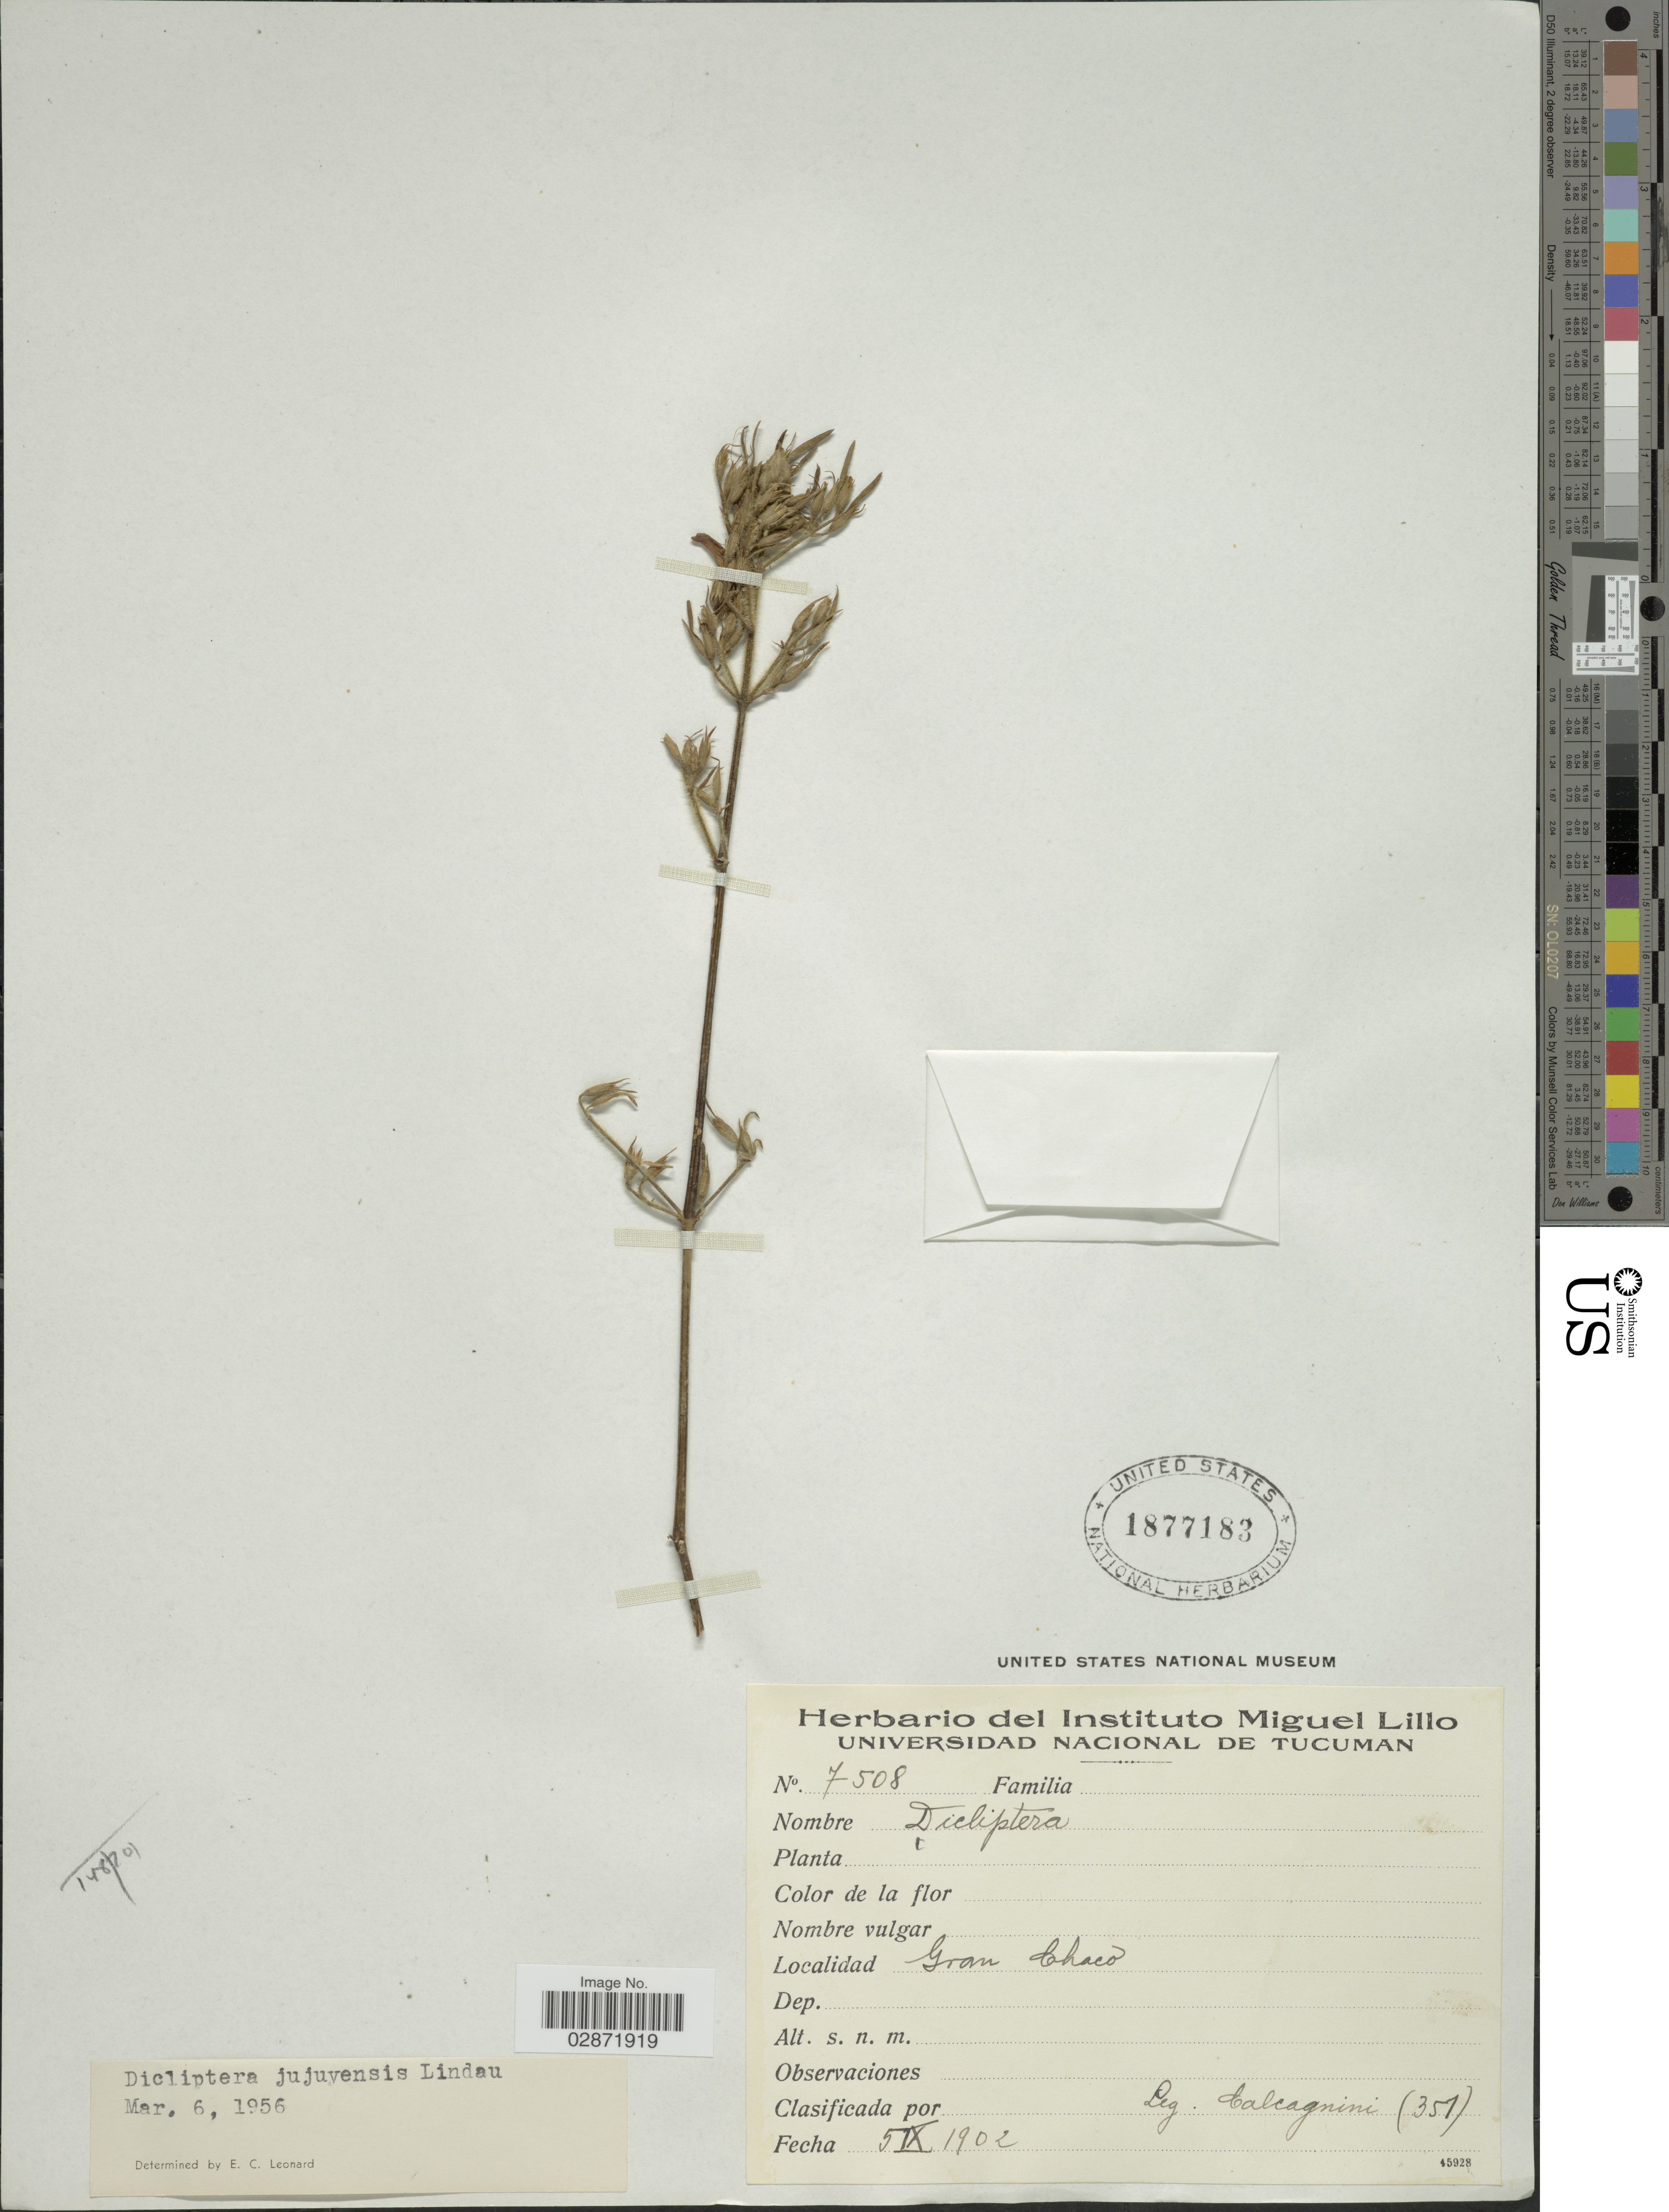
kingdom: Plantae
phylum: Tracheophyta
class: Magnoliopsida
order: Lamiales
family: Acanthaceae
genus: Dicliptera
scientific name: Dicliptera jujuyensis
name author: Lindau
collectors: Calcagnini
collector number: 7508/351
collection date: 1902-09-05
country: Argentina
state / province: Tucuman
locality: Gran Chaco.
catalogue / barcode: US 1877183